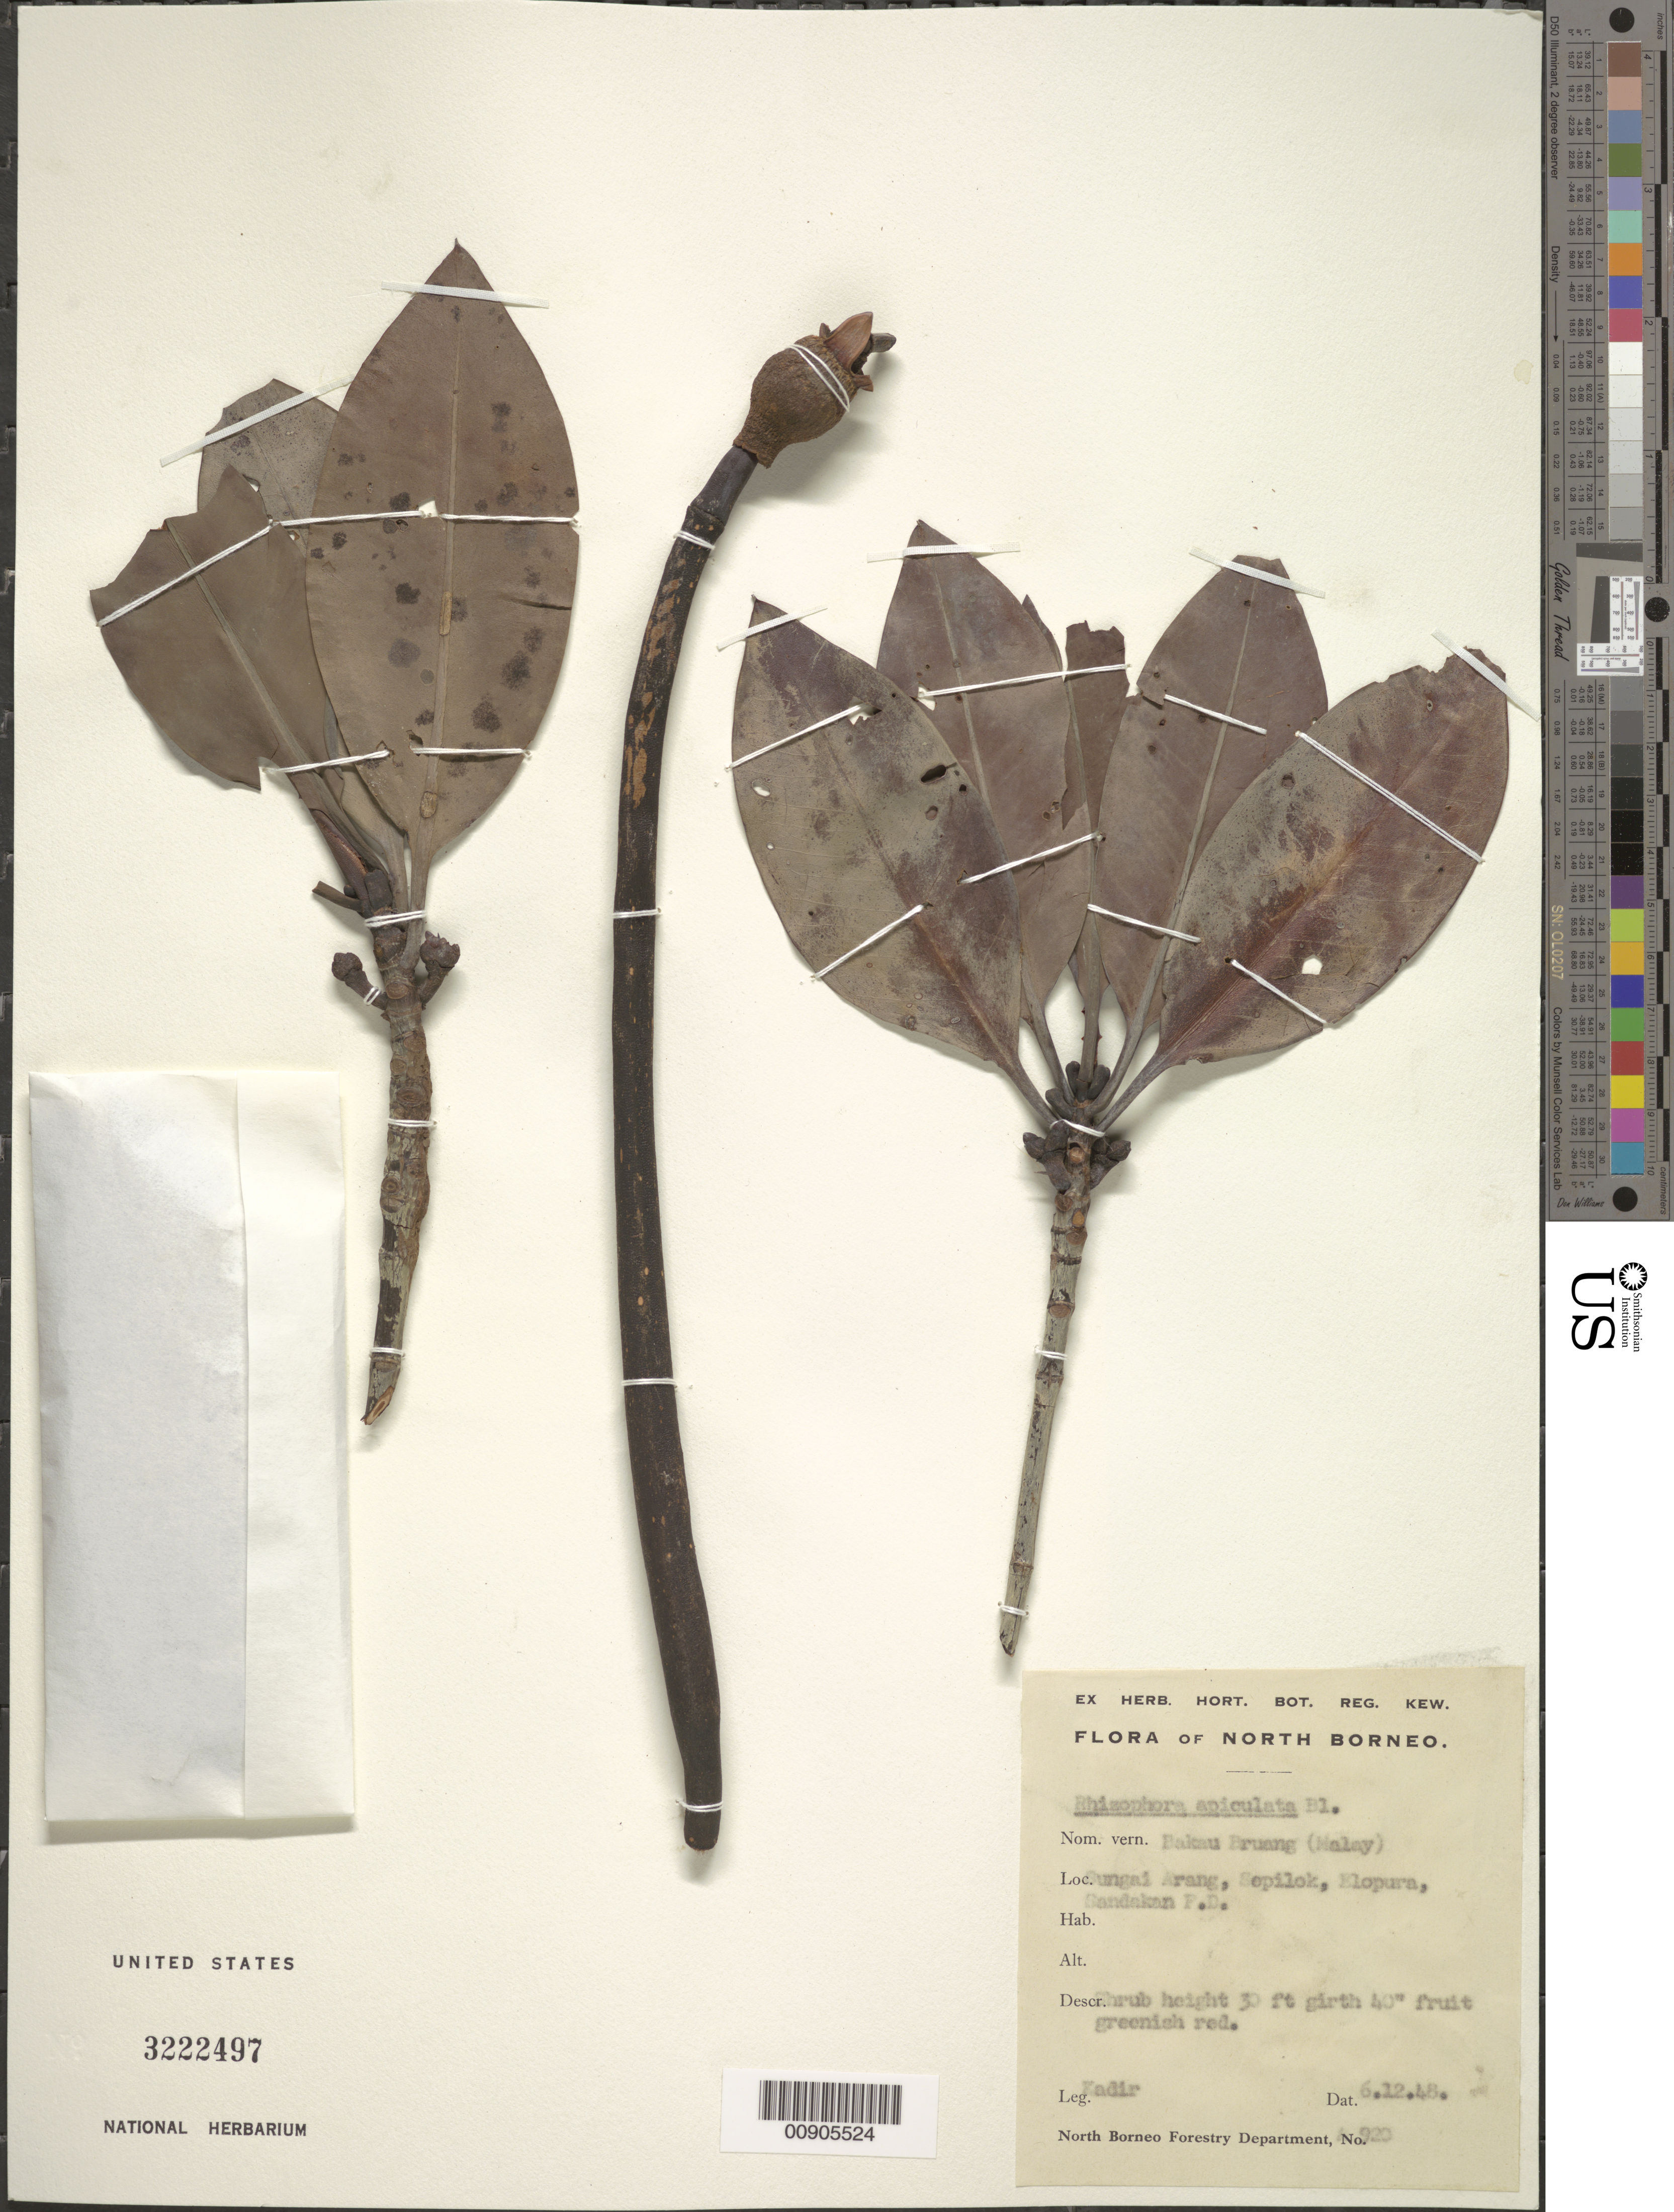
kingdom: Plantae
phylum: Tracheophyta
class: Magnoliopsida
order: Malpighiales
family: Rhizophoraceae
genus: Rhizophora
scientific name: Rhizophora apiculata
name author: Blume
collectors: Kadir Bin Abdul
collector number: A 4920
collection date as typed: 12 Jun 1948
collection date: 1948-06-12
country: Malaysia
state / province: Sabah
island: Borneo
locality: Bungai Arang, Sepilok, Elopura, Sandakan F.D.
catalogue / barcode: US 3222497